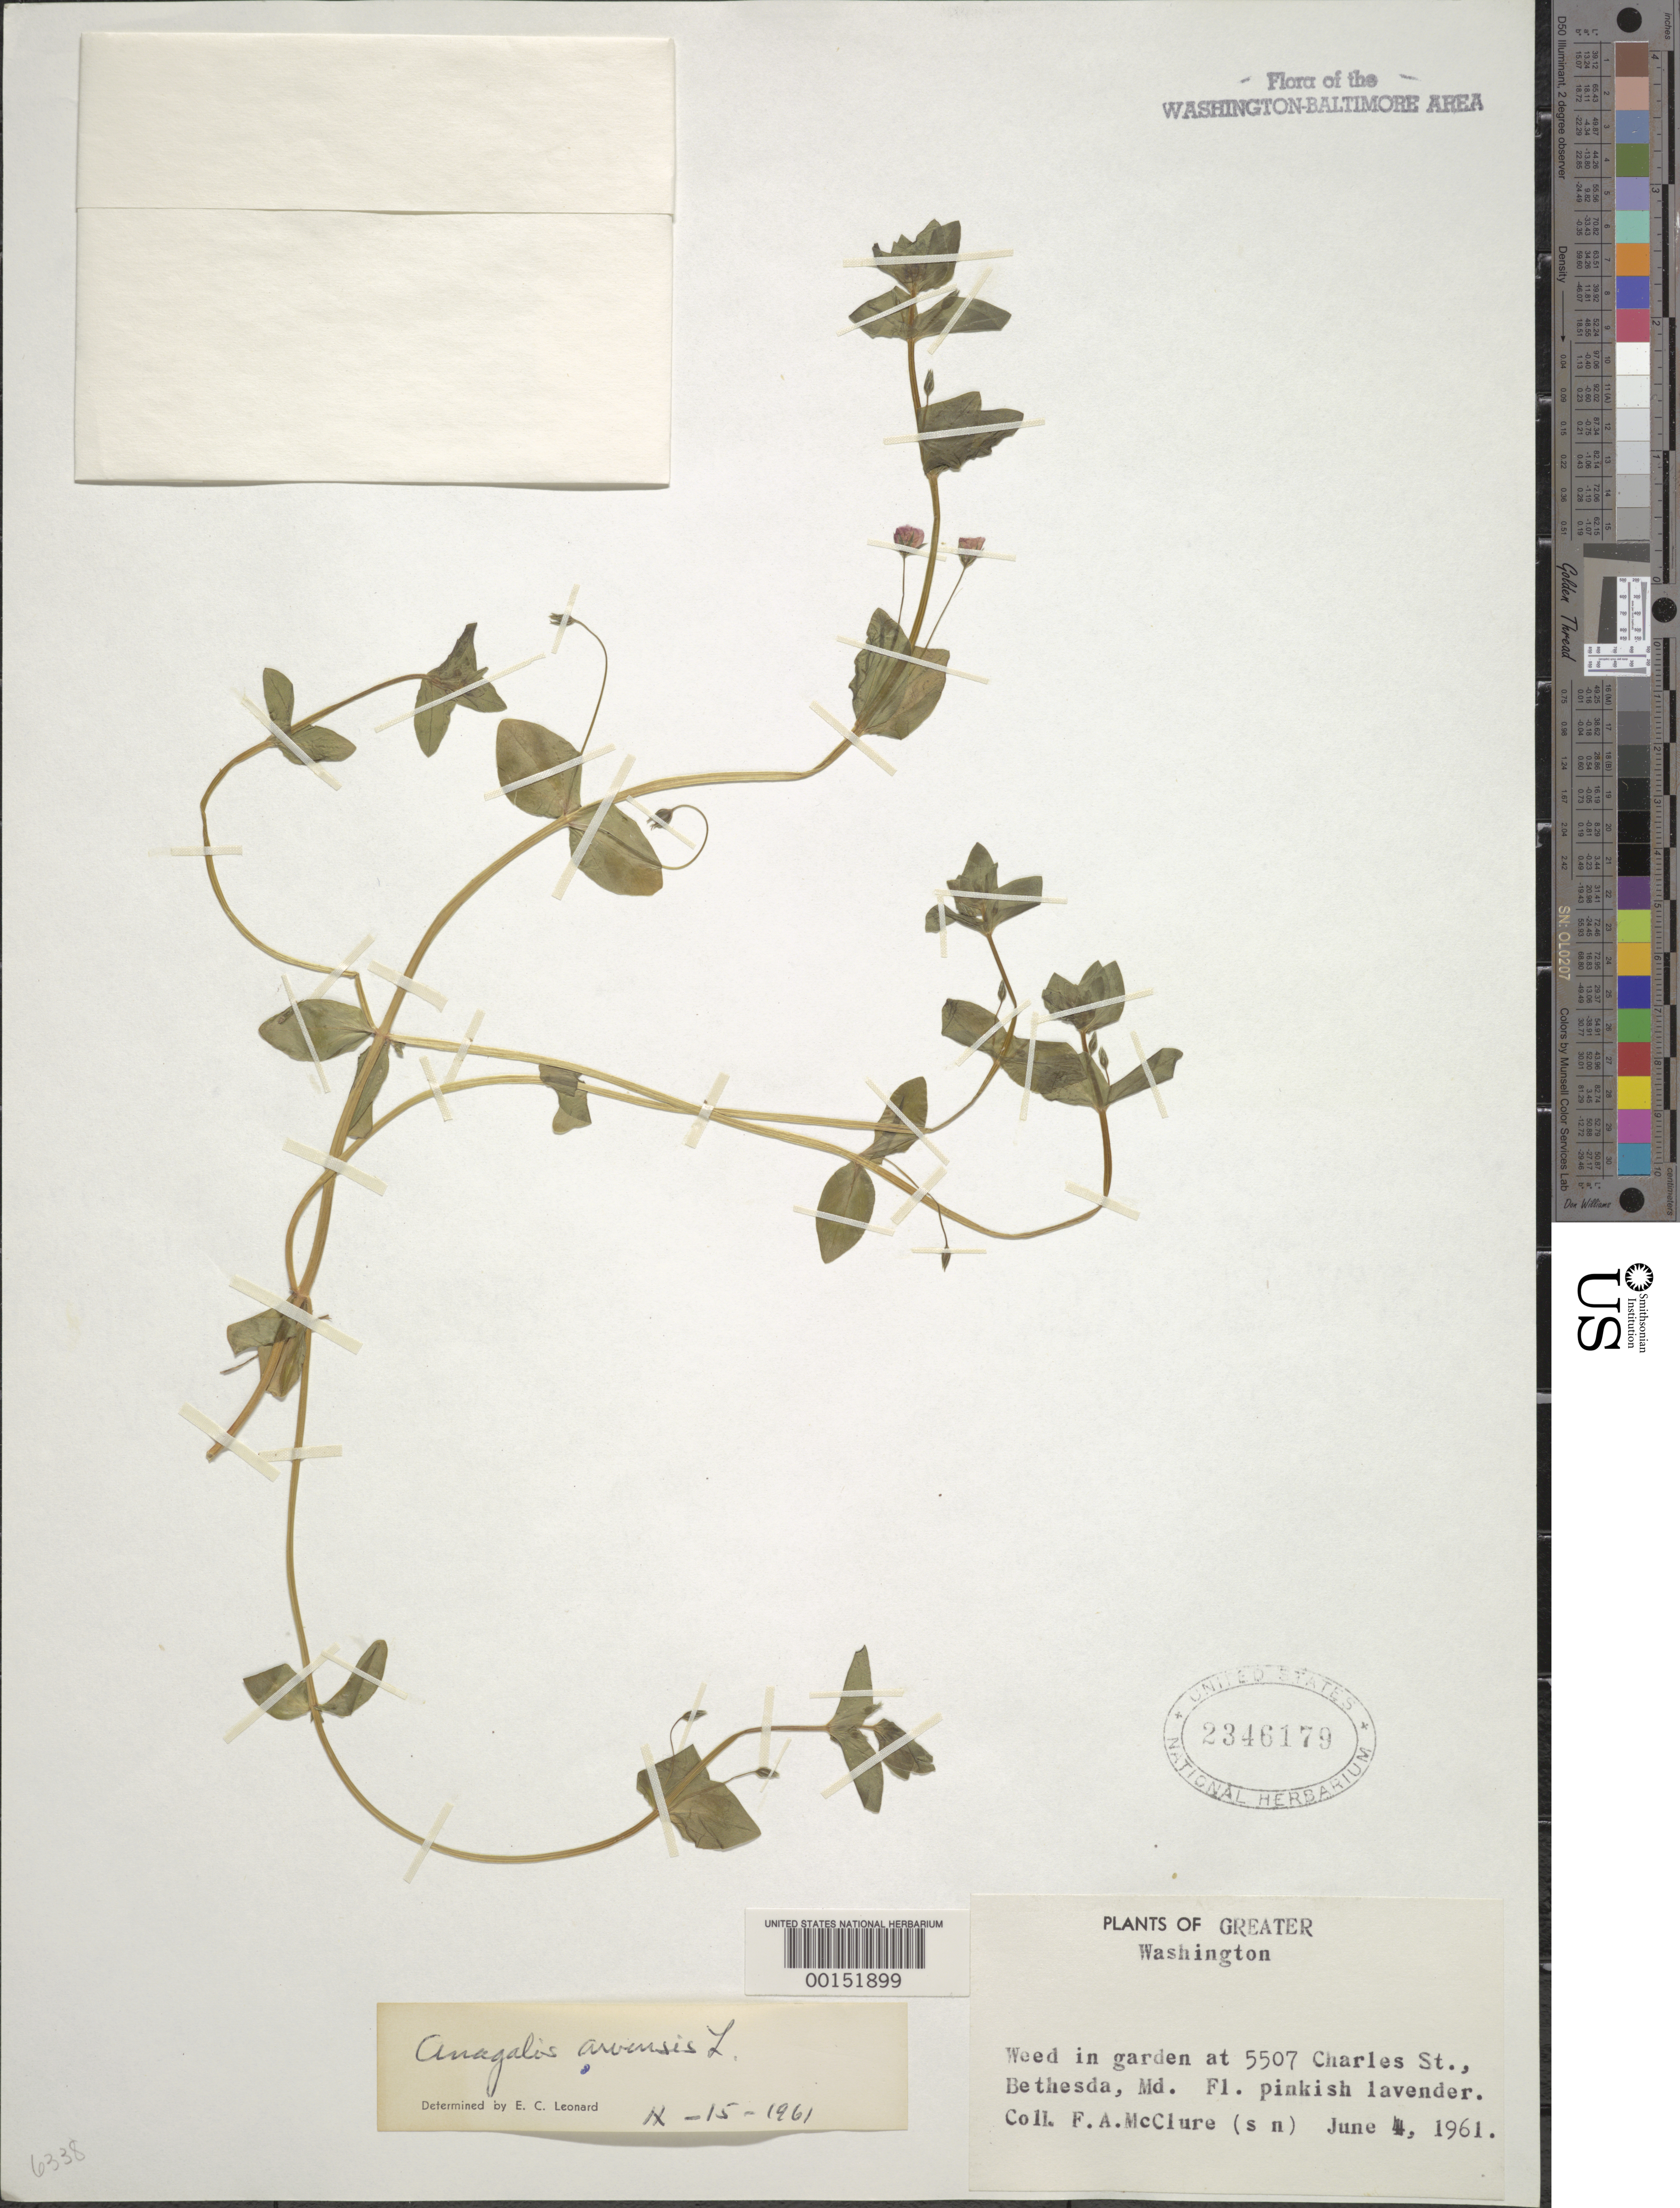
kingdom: Plantae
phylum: Tracheophyta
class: Magnoliopsida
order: Ericales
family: Primulaceae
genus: Anagallis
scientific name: Anagallis arvensis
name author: L.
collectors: F. A. McClure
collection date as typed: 04 Jun 1961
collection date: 1961-06-04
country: United States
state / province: Maryland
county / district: Montgomery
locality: Bethesda Charles St.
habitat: Garden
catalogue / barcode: US 2346179